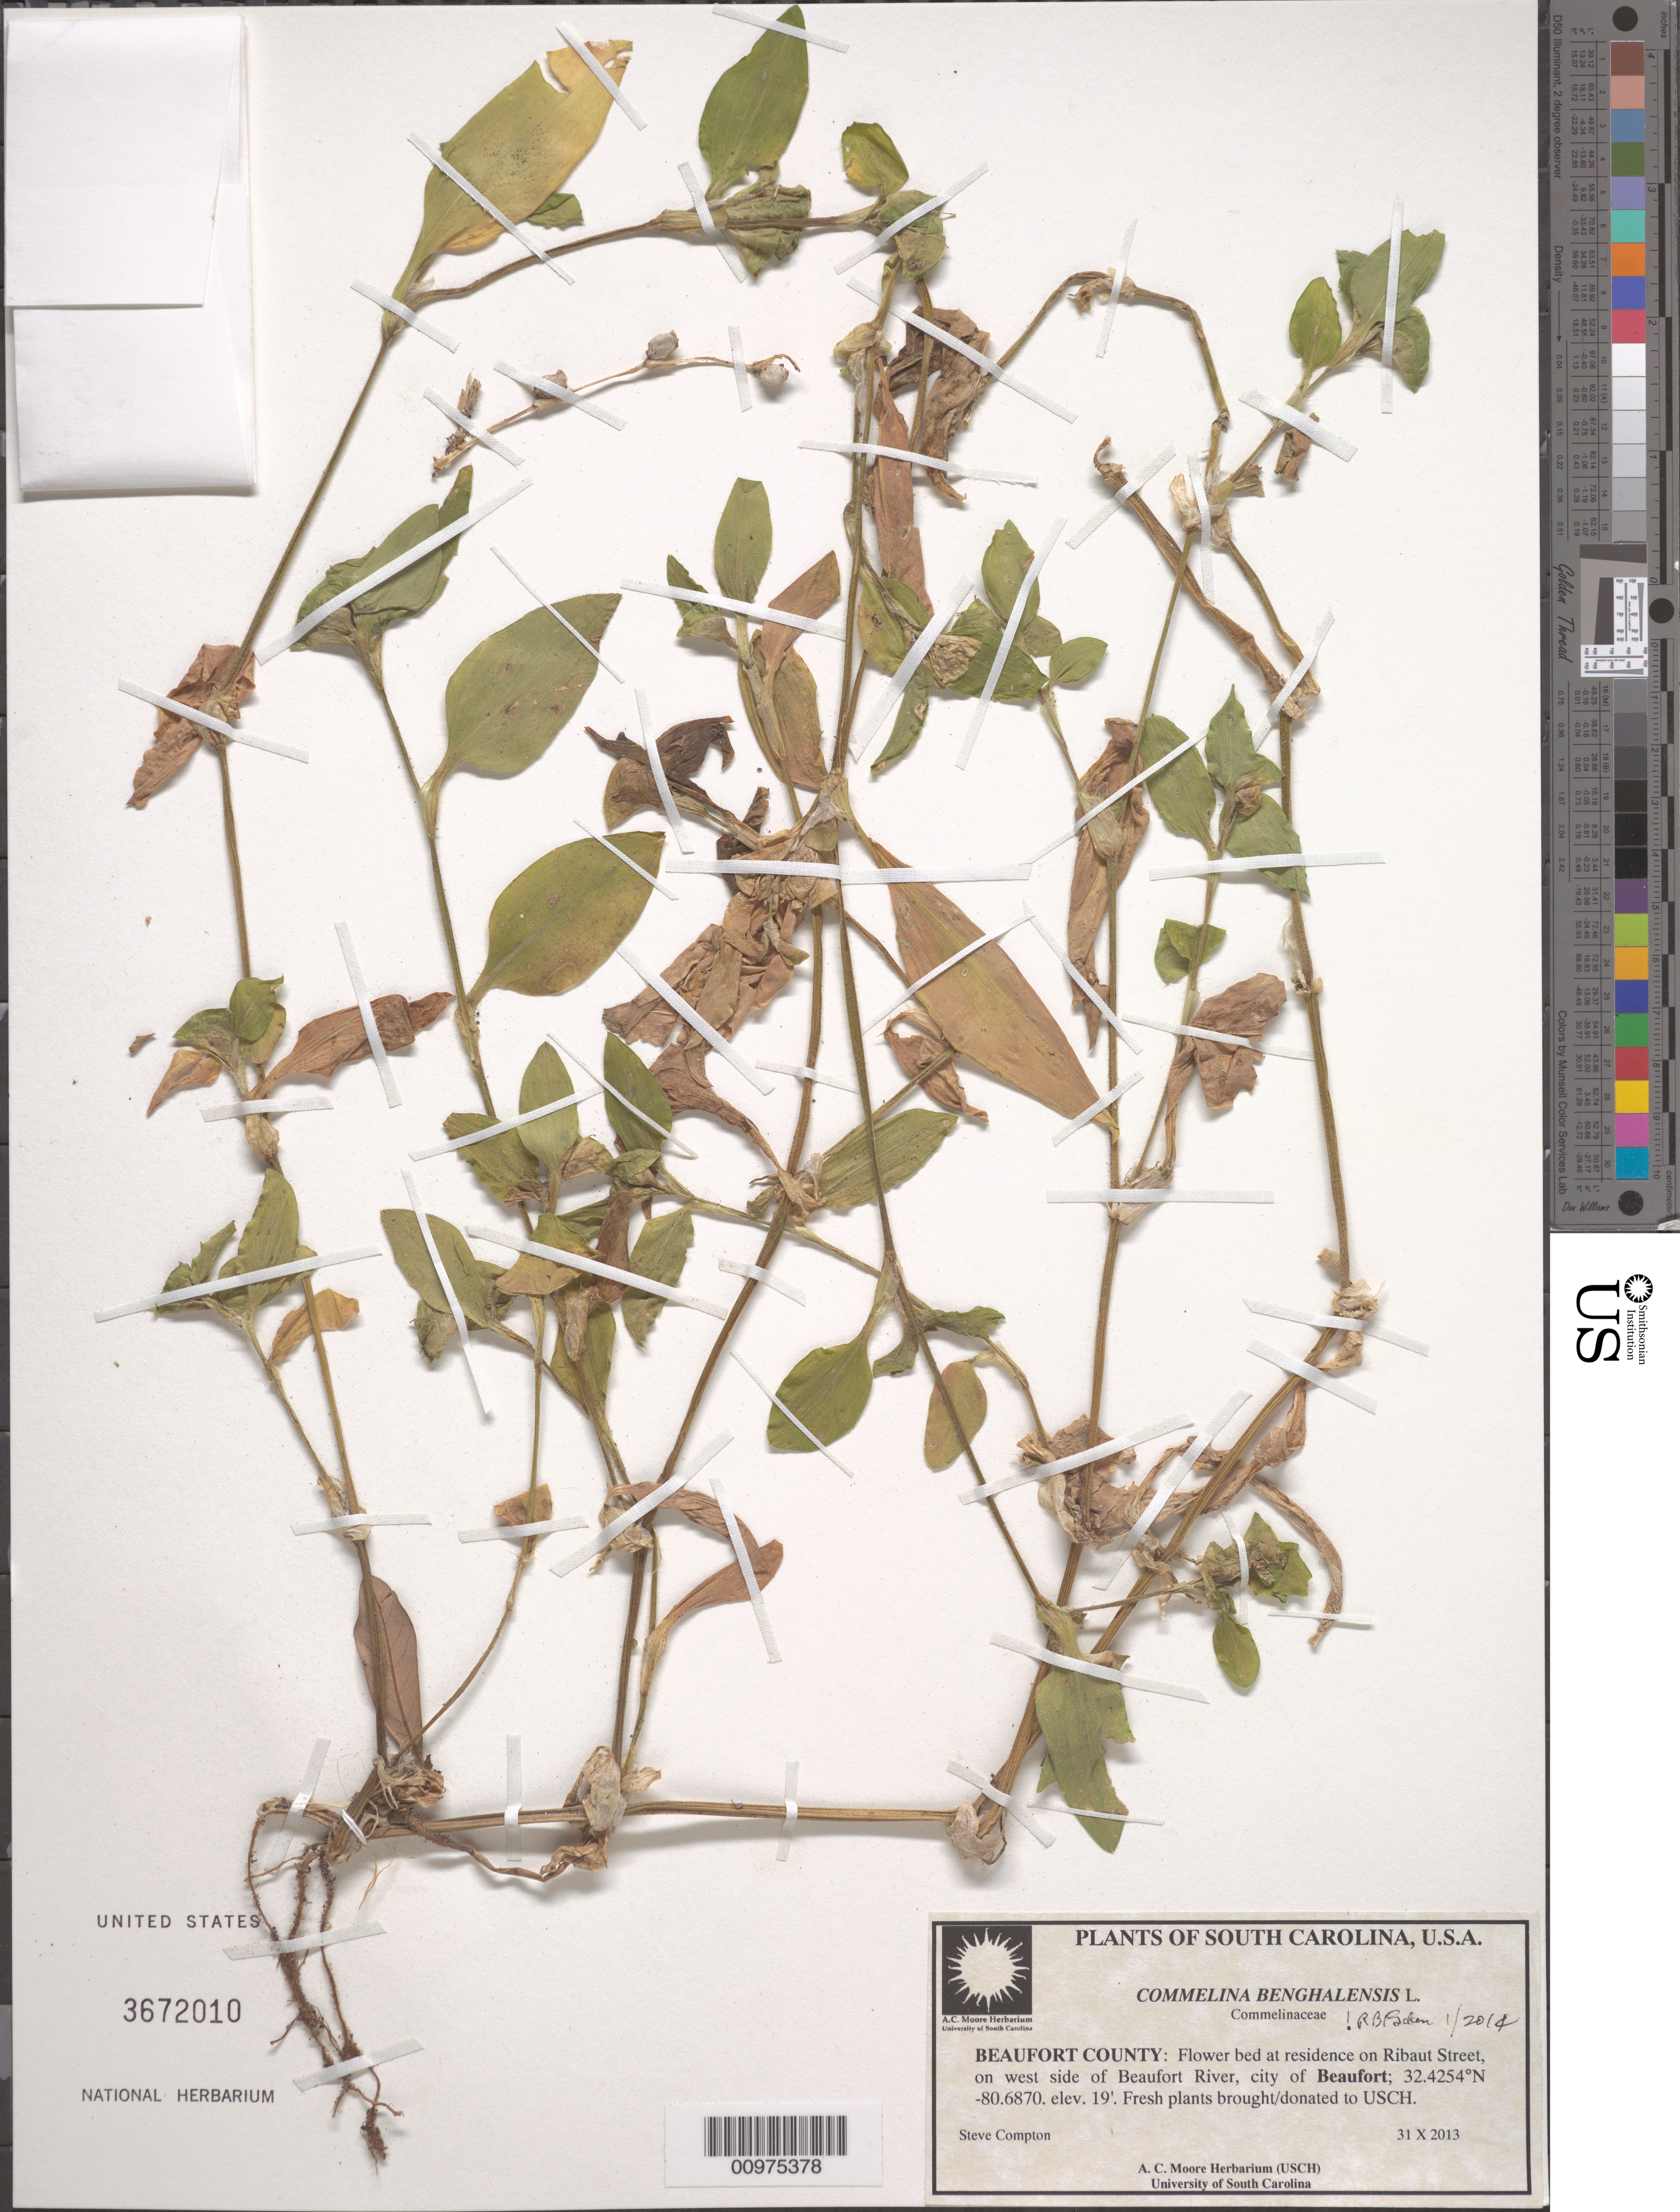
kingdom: Plantae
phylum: Tracheophyta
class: Liliopsida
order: Commelinales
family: Commelinaceae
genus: Commelina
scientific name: Commelina benghalensis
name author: L.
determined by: Faden, Robert B., (US), Smithsonian Institution - National Museum of Natural History (UNITED STATES)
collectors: S. Compton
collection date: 2013-10-31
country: United States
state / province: South Carolina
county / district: Beaufort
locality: on Ribaut Street, on west side of Beaufort River,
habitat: Flower bed at residence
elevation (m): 6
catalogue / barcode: US 3672010